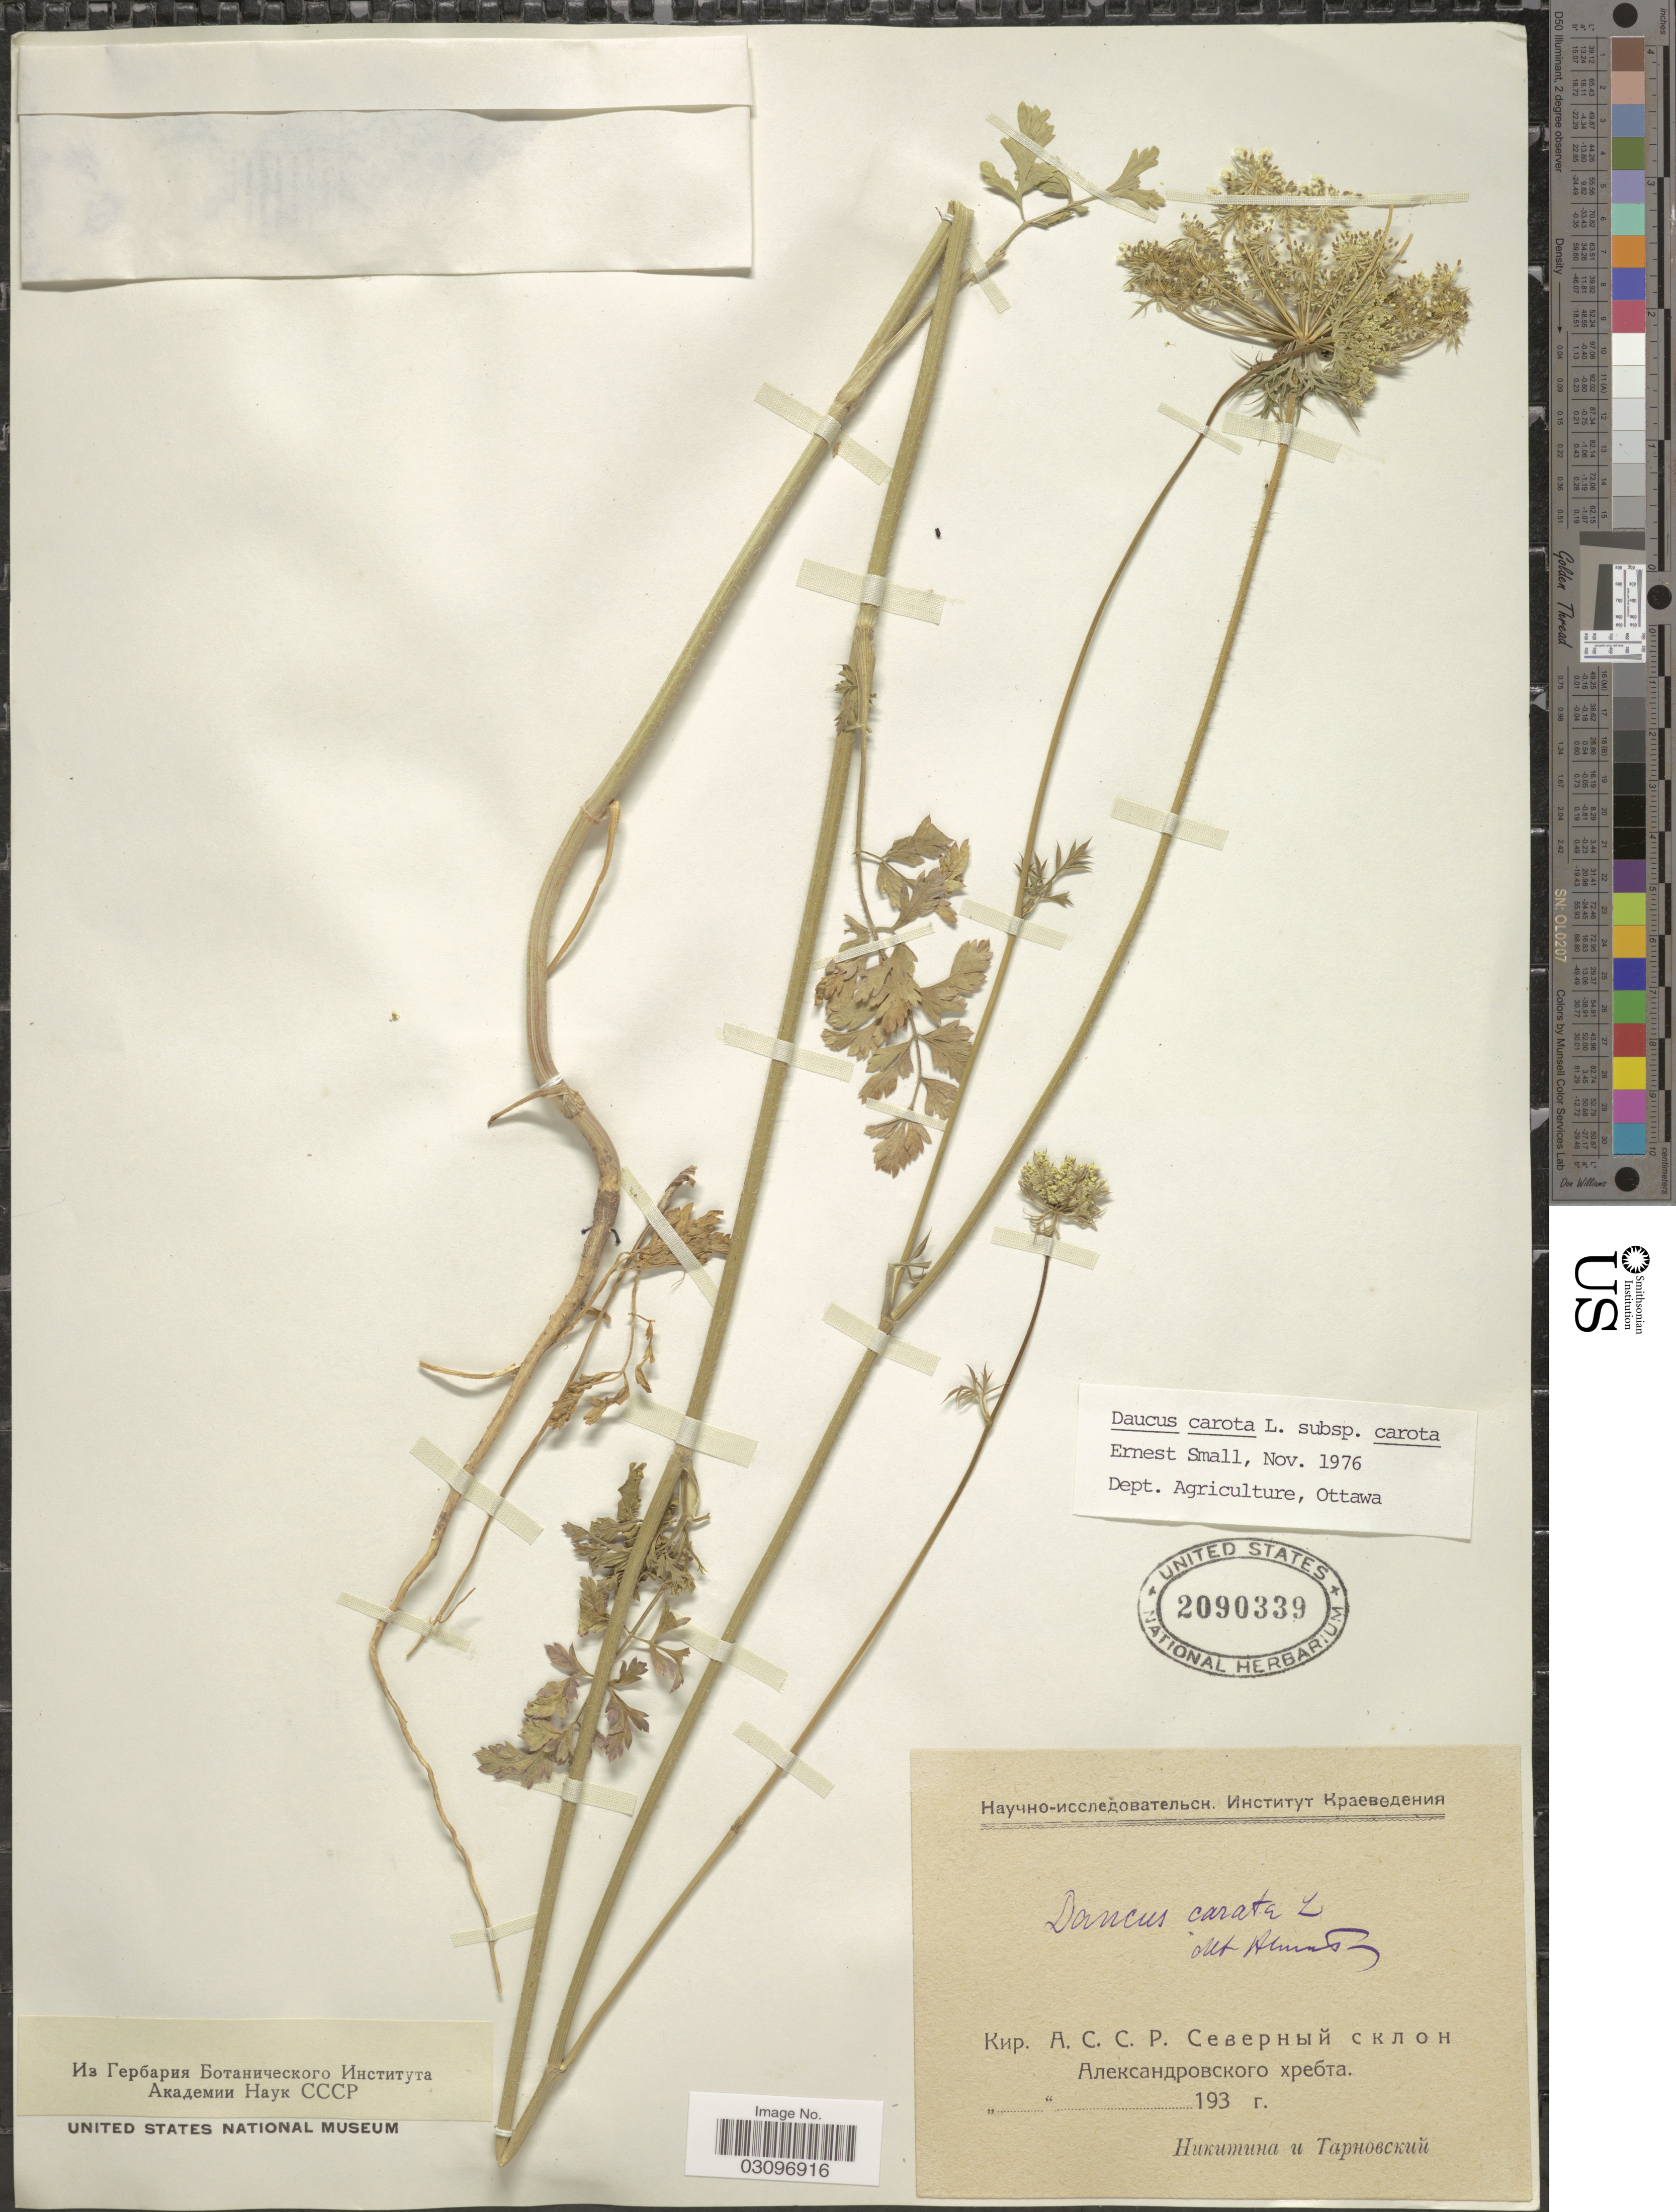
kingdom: Plantae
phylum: Tracheophyta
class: Magnoliopsida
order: Apiales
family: Apiaceae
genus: Daucus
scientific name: Daucus carota subsp. carota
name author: L.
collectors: Nikitina & Tarnovskiy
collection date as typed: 193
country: Kyrgyzstan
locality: Aleksandrovskiy Khrebet, north slope.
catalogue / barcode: US 2090339